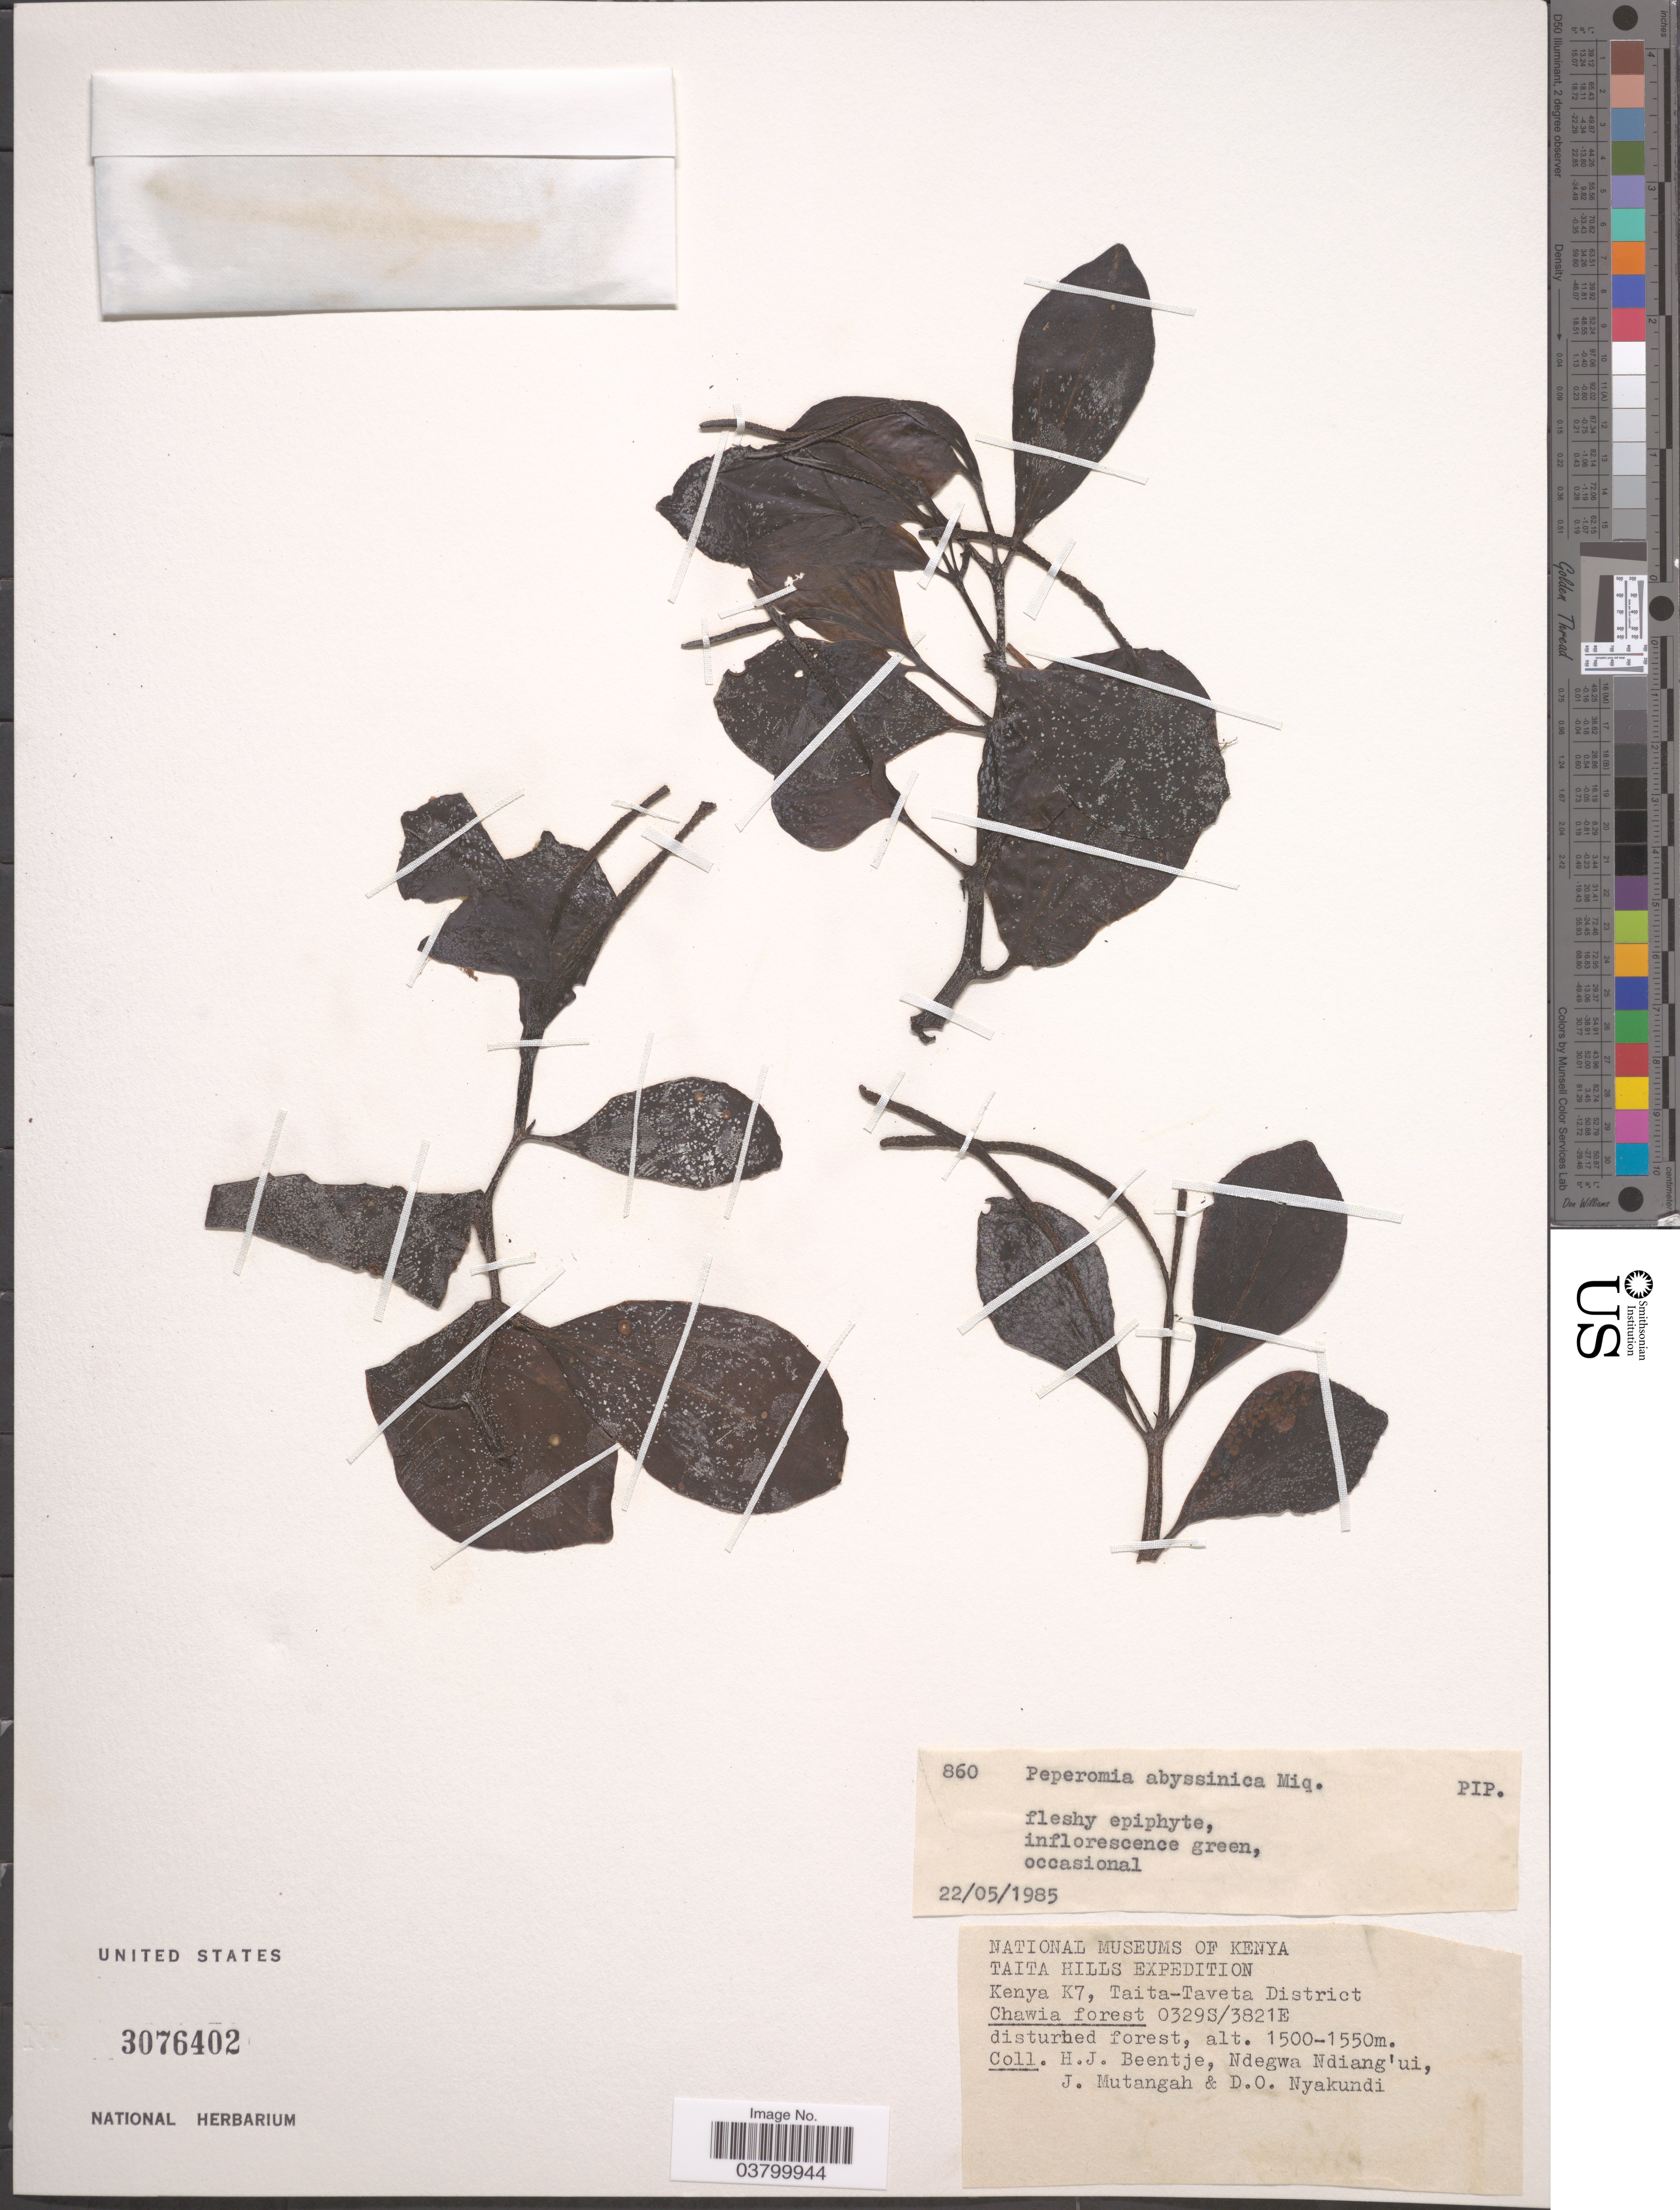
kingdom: Plantae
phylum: Tracheophyta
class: Magnoliopsida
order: Piperales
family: Piperaceae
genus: Peperomia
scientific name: Peperomia abyssinica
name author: Miq.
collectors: H. J. Beentje, Ndegwa Ndiang'ui, J. Mutangah & D. Nyakundi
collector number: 860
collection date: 1985-05-22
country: Kenya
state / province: Taita Taveta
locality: Taita Hills. K7, Taita-Taveta District. Chaiwa forest.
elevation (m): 1500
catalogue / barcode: US 3076402